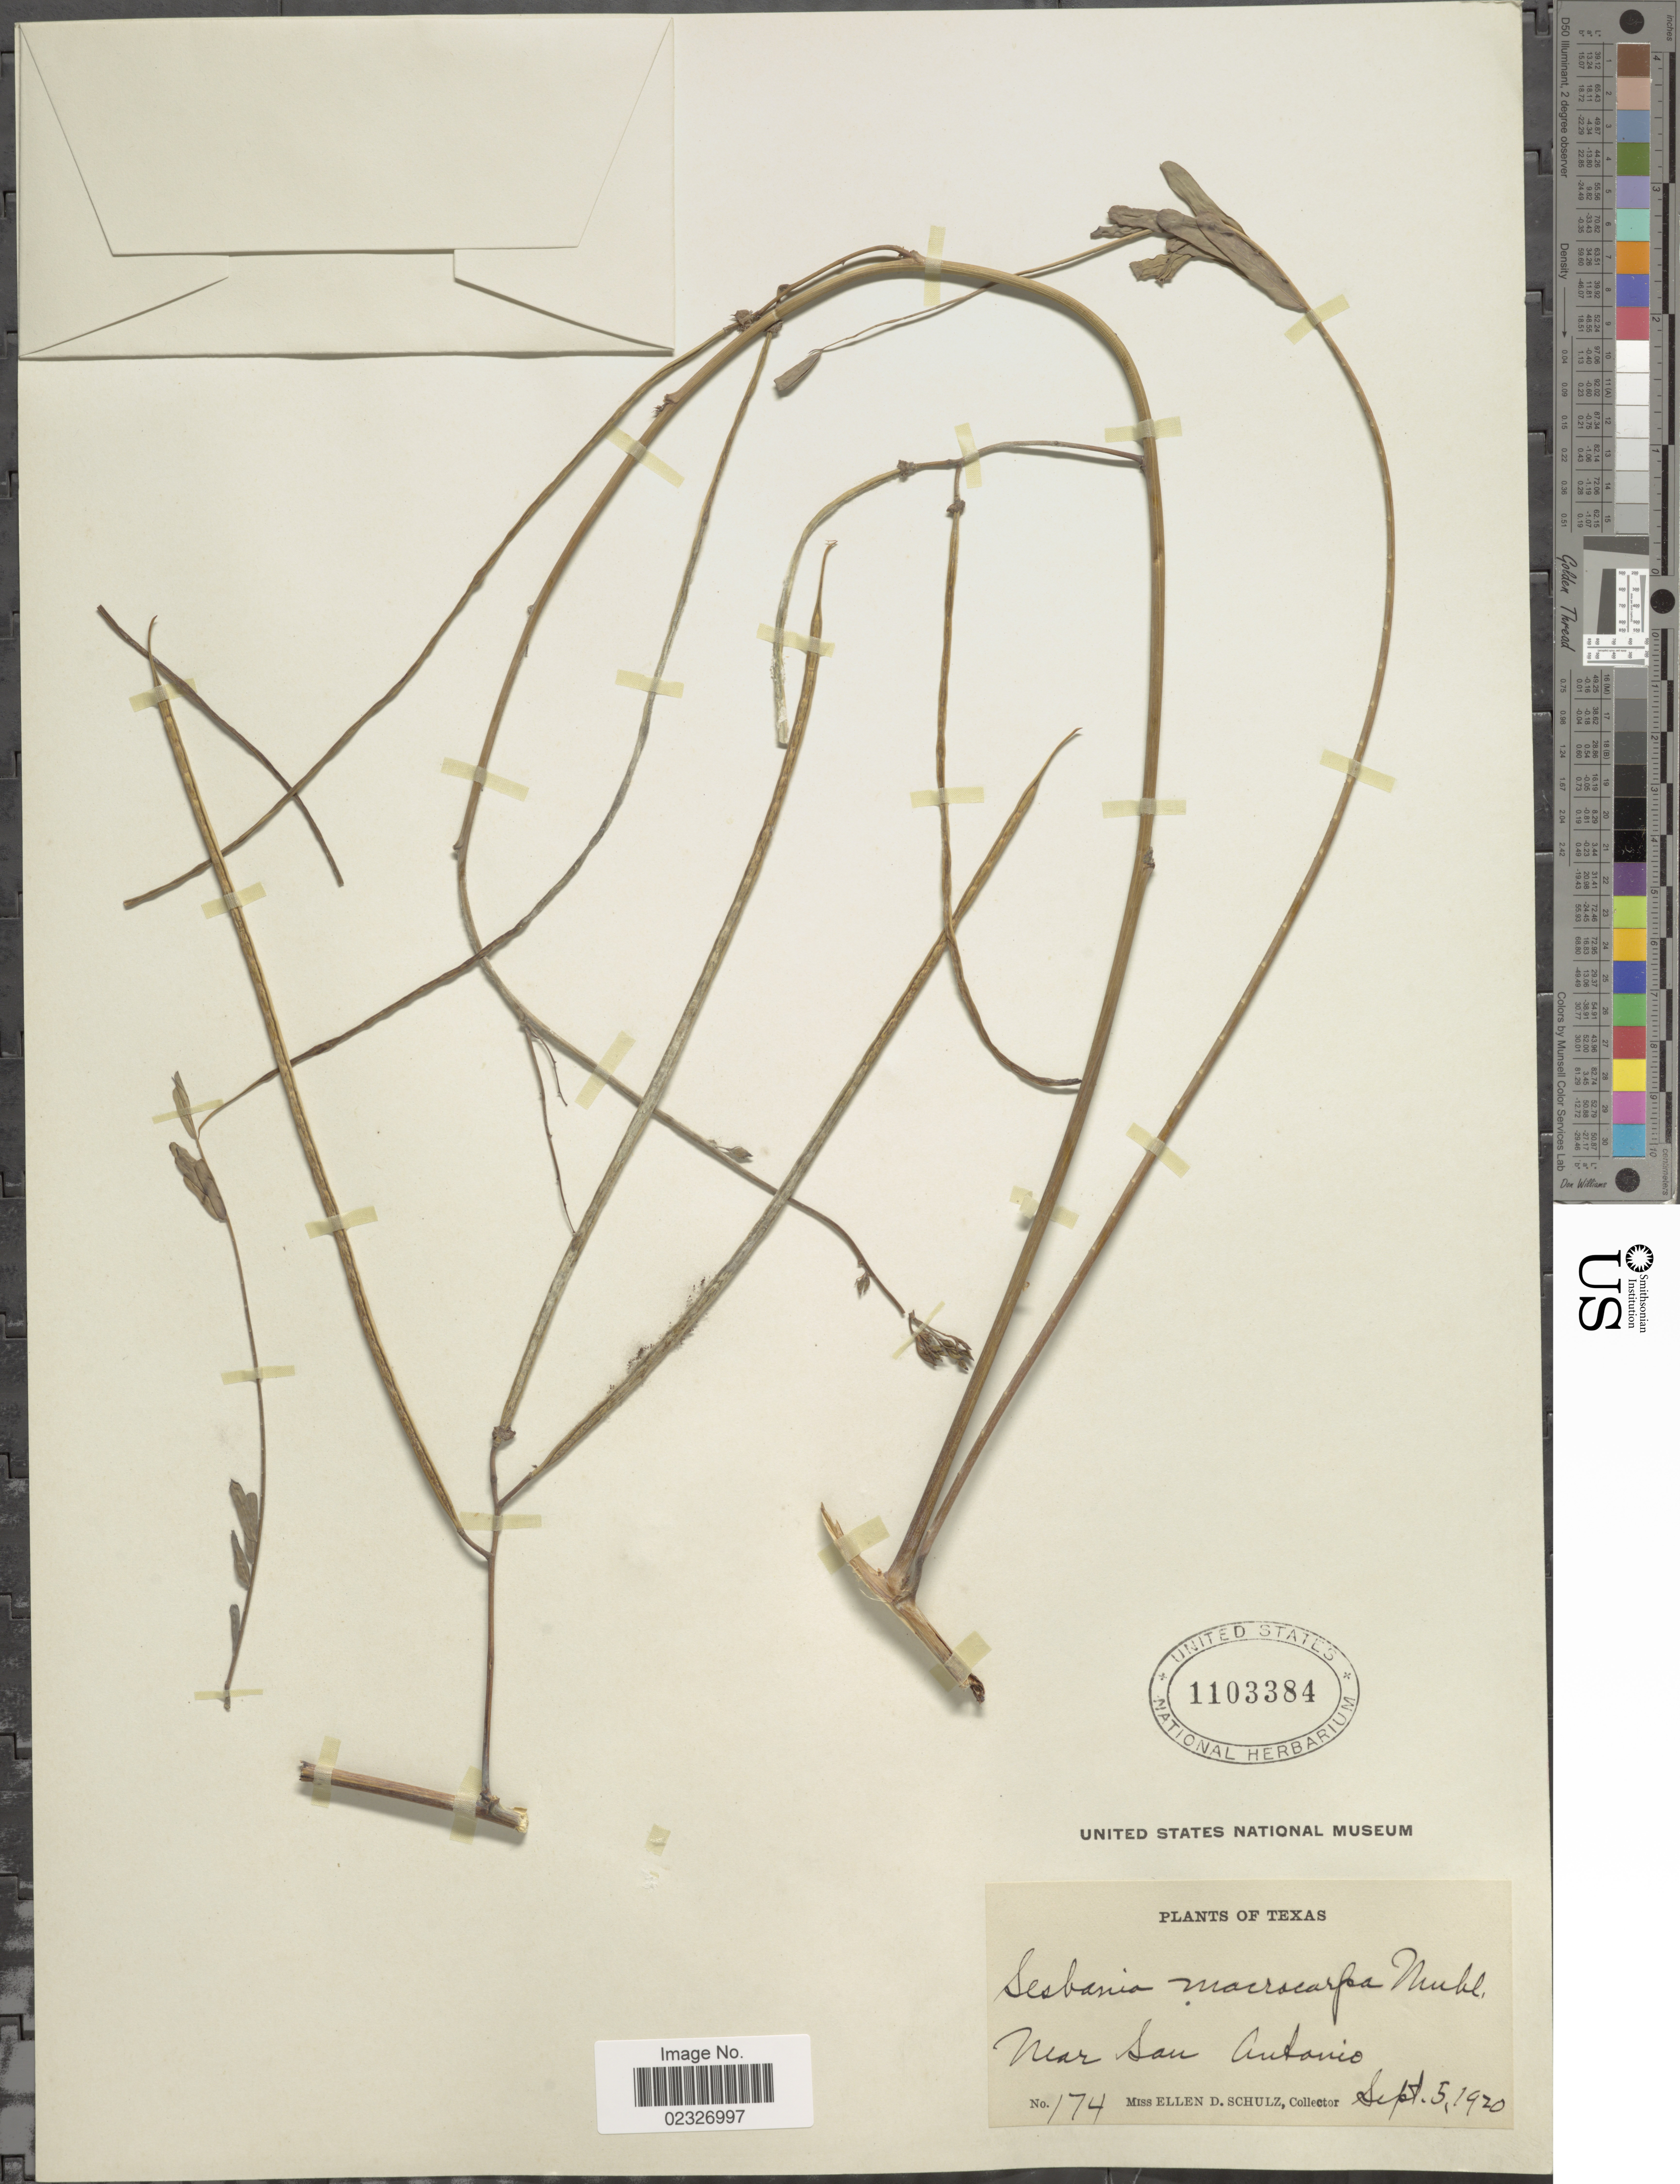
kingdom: Plantae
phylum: Tracheophyta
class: Magnoliopsida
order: Fabales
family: Fabaceae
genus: Sesbania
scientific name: Sesbania exaltata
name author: (Raf.) Cory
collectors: E. D. Schulz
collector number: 174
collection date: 1920-09-05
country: United States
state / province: Texas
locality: Near San Antonio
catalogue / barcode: US 1103384